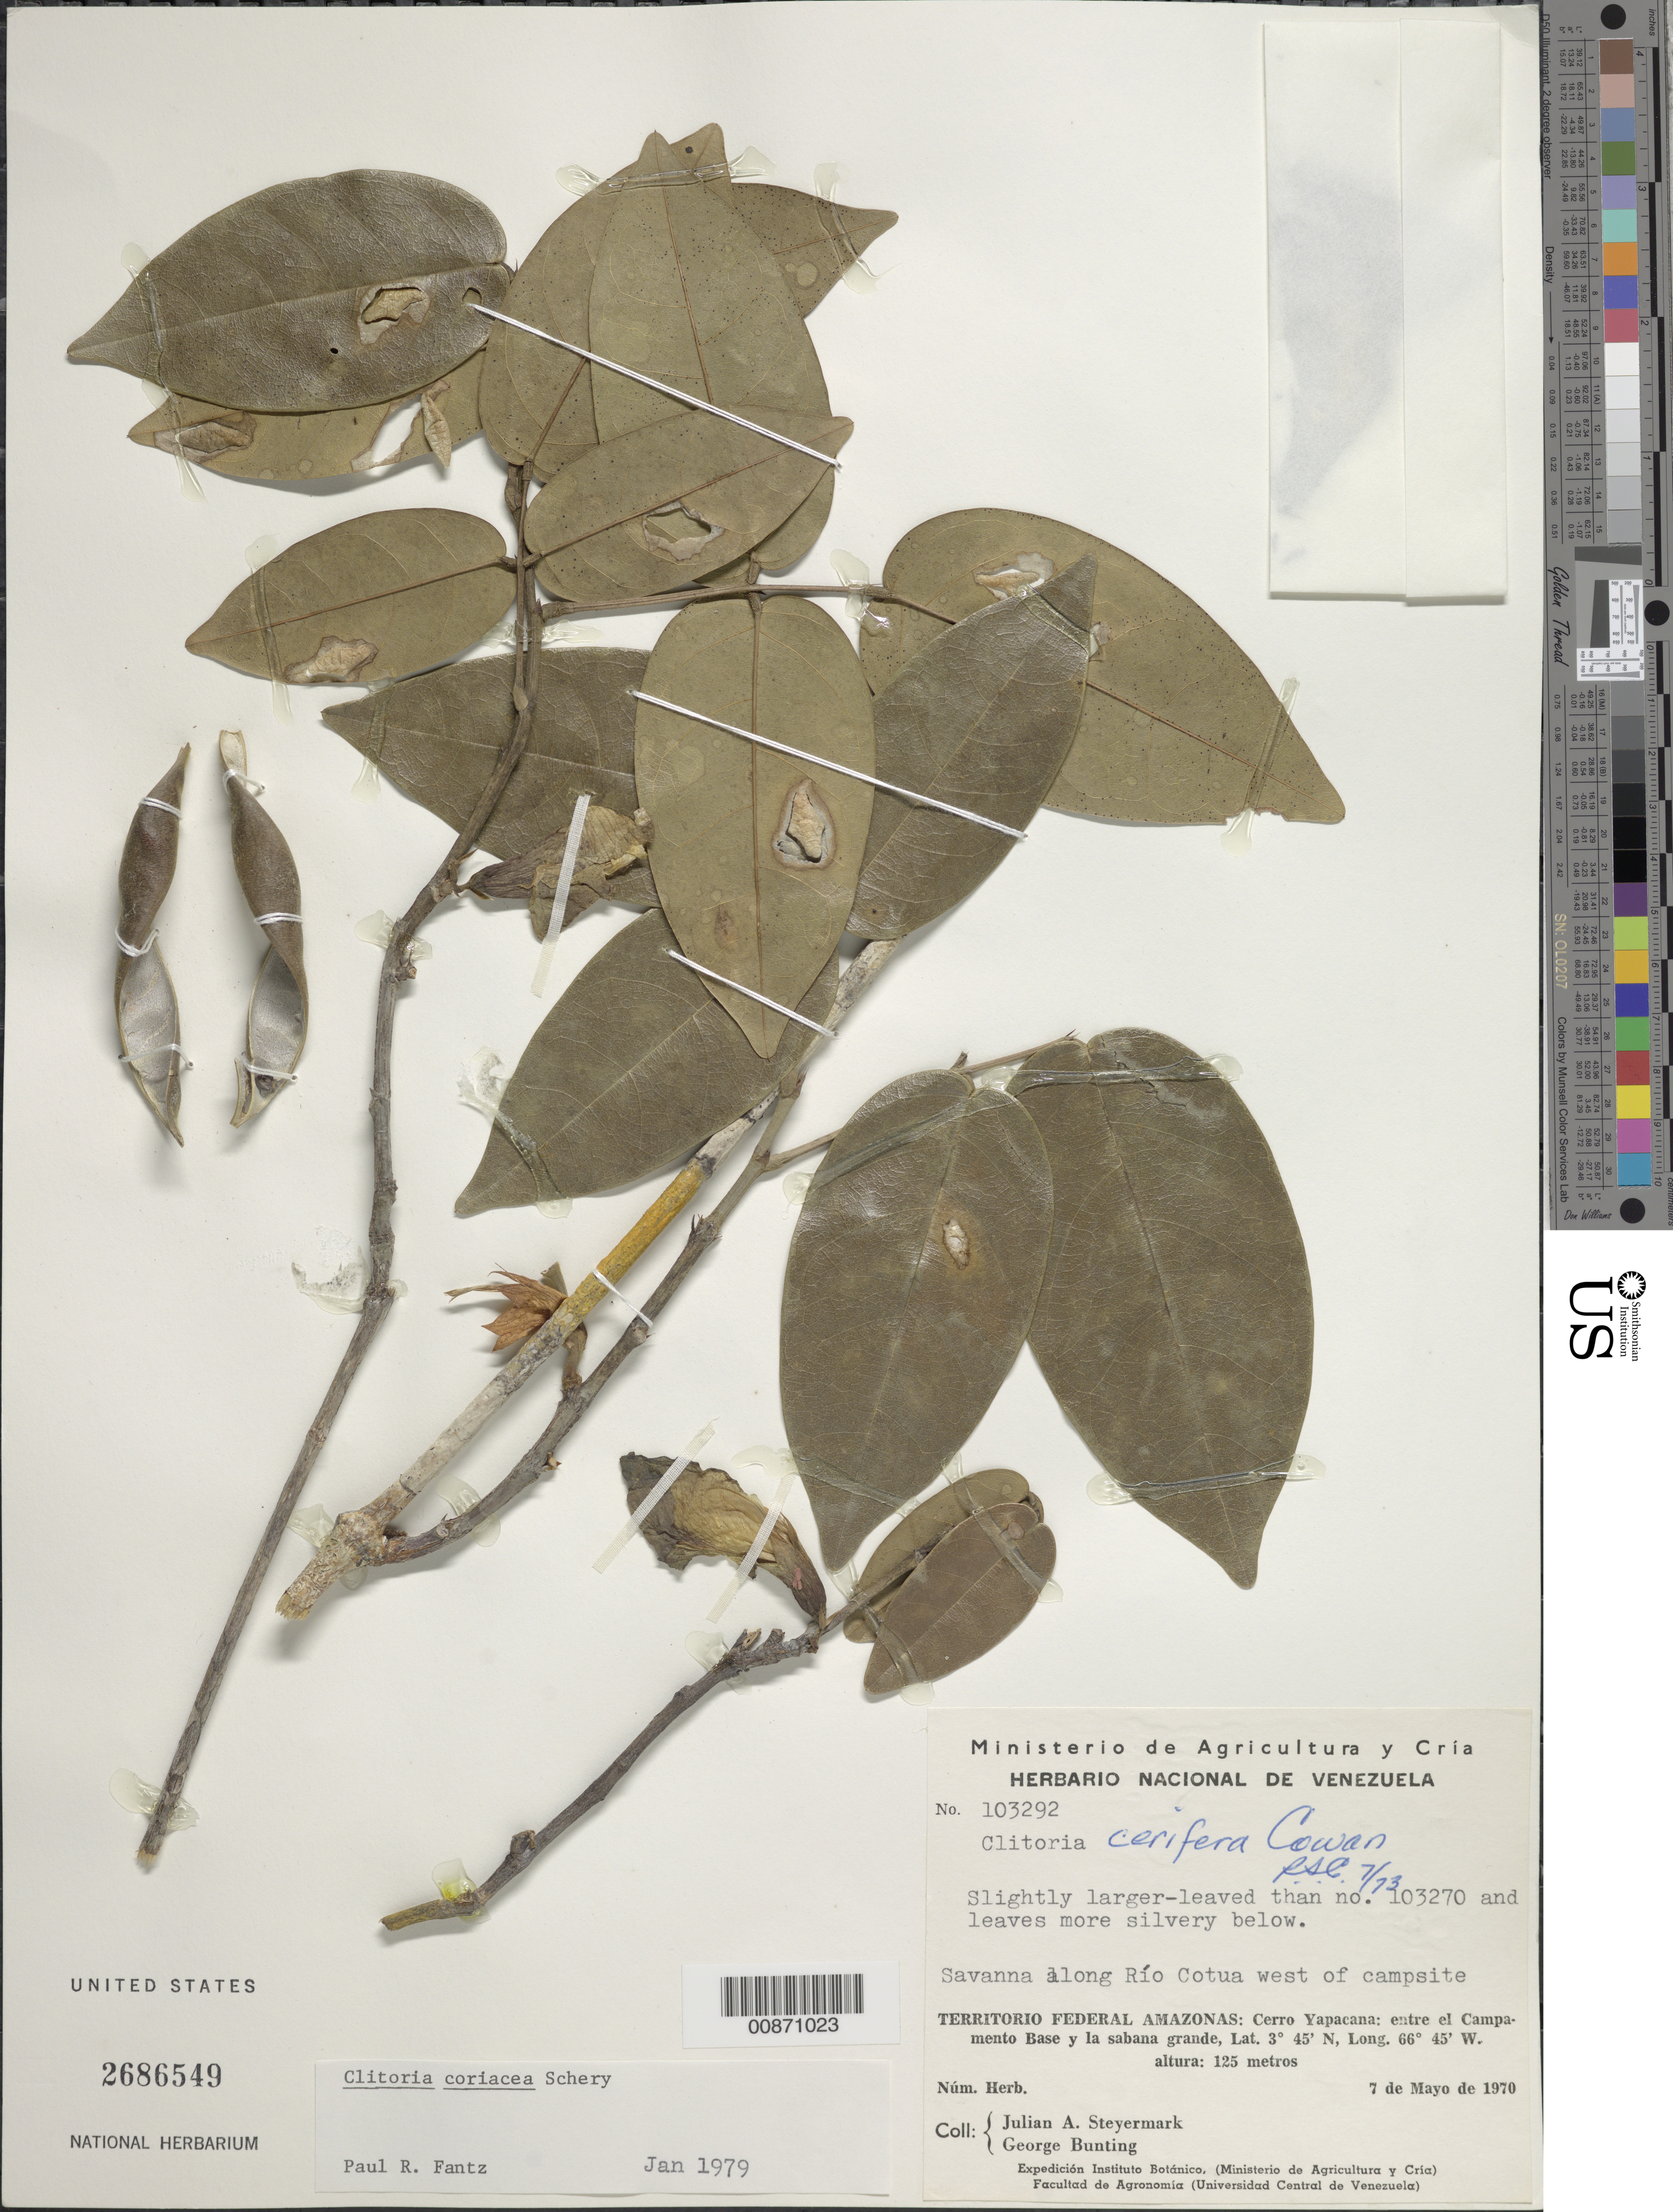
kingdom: Plantae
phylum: Tracheophyta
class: Magnoliopsida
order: Fabales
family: Fabaceae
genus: Clitoria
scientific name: Clitoria coriacea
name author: Schery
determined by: Fantz, P. R., (FLAS), University of Florida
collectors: J. Steyermark & G. S. Bunting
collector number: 103292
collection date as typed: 7-May-70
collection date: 1970-05-07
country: Venezuela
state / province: Amazonas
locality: Cerro Yapacána, entre el Campamento Base y la sabana grande; along Rio Cotua west of campsite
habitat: Savanna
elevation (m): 125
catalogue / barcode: US 2686549